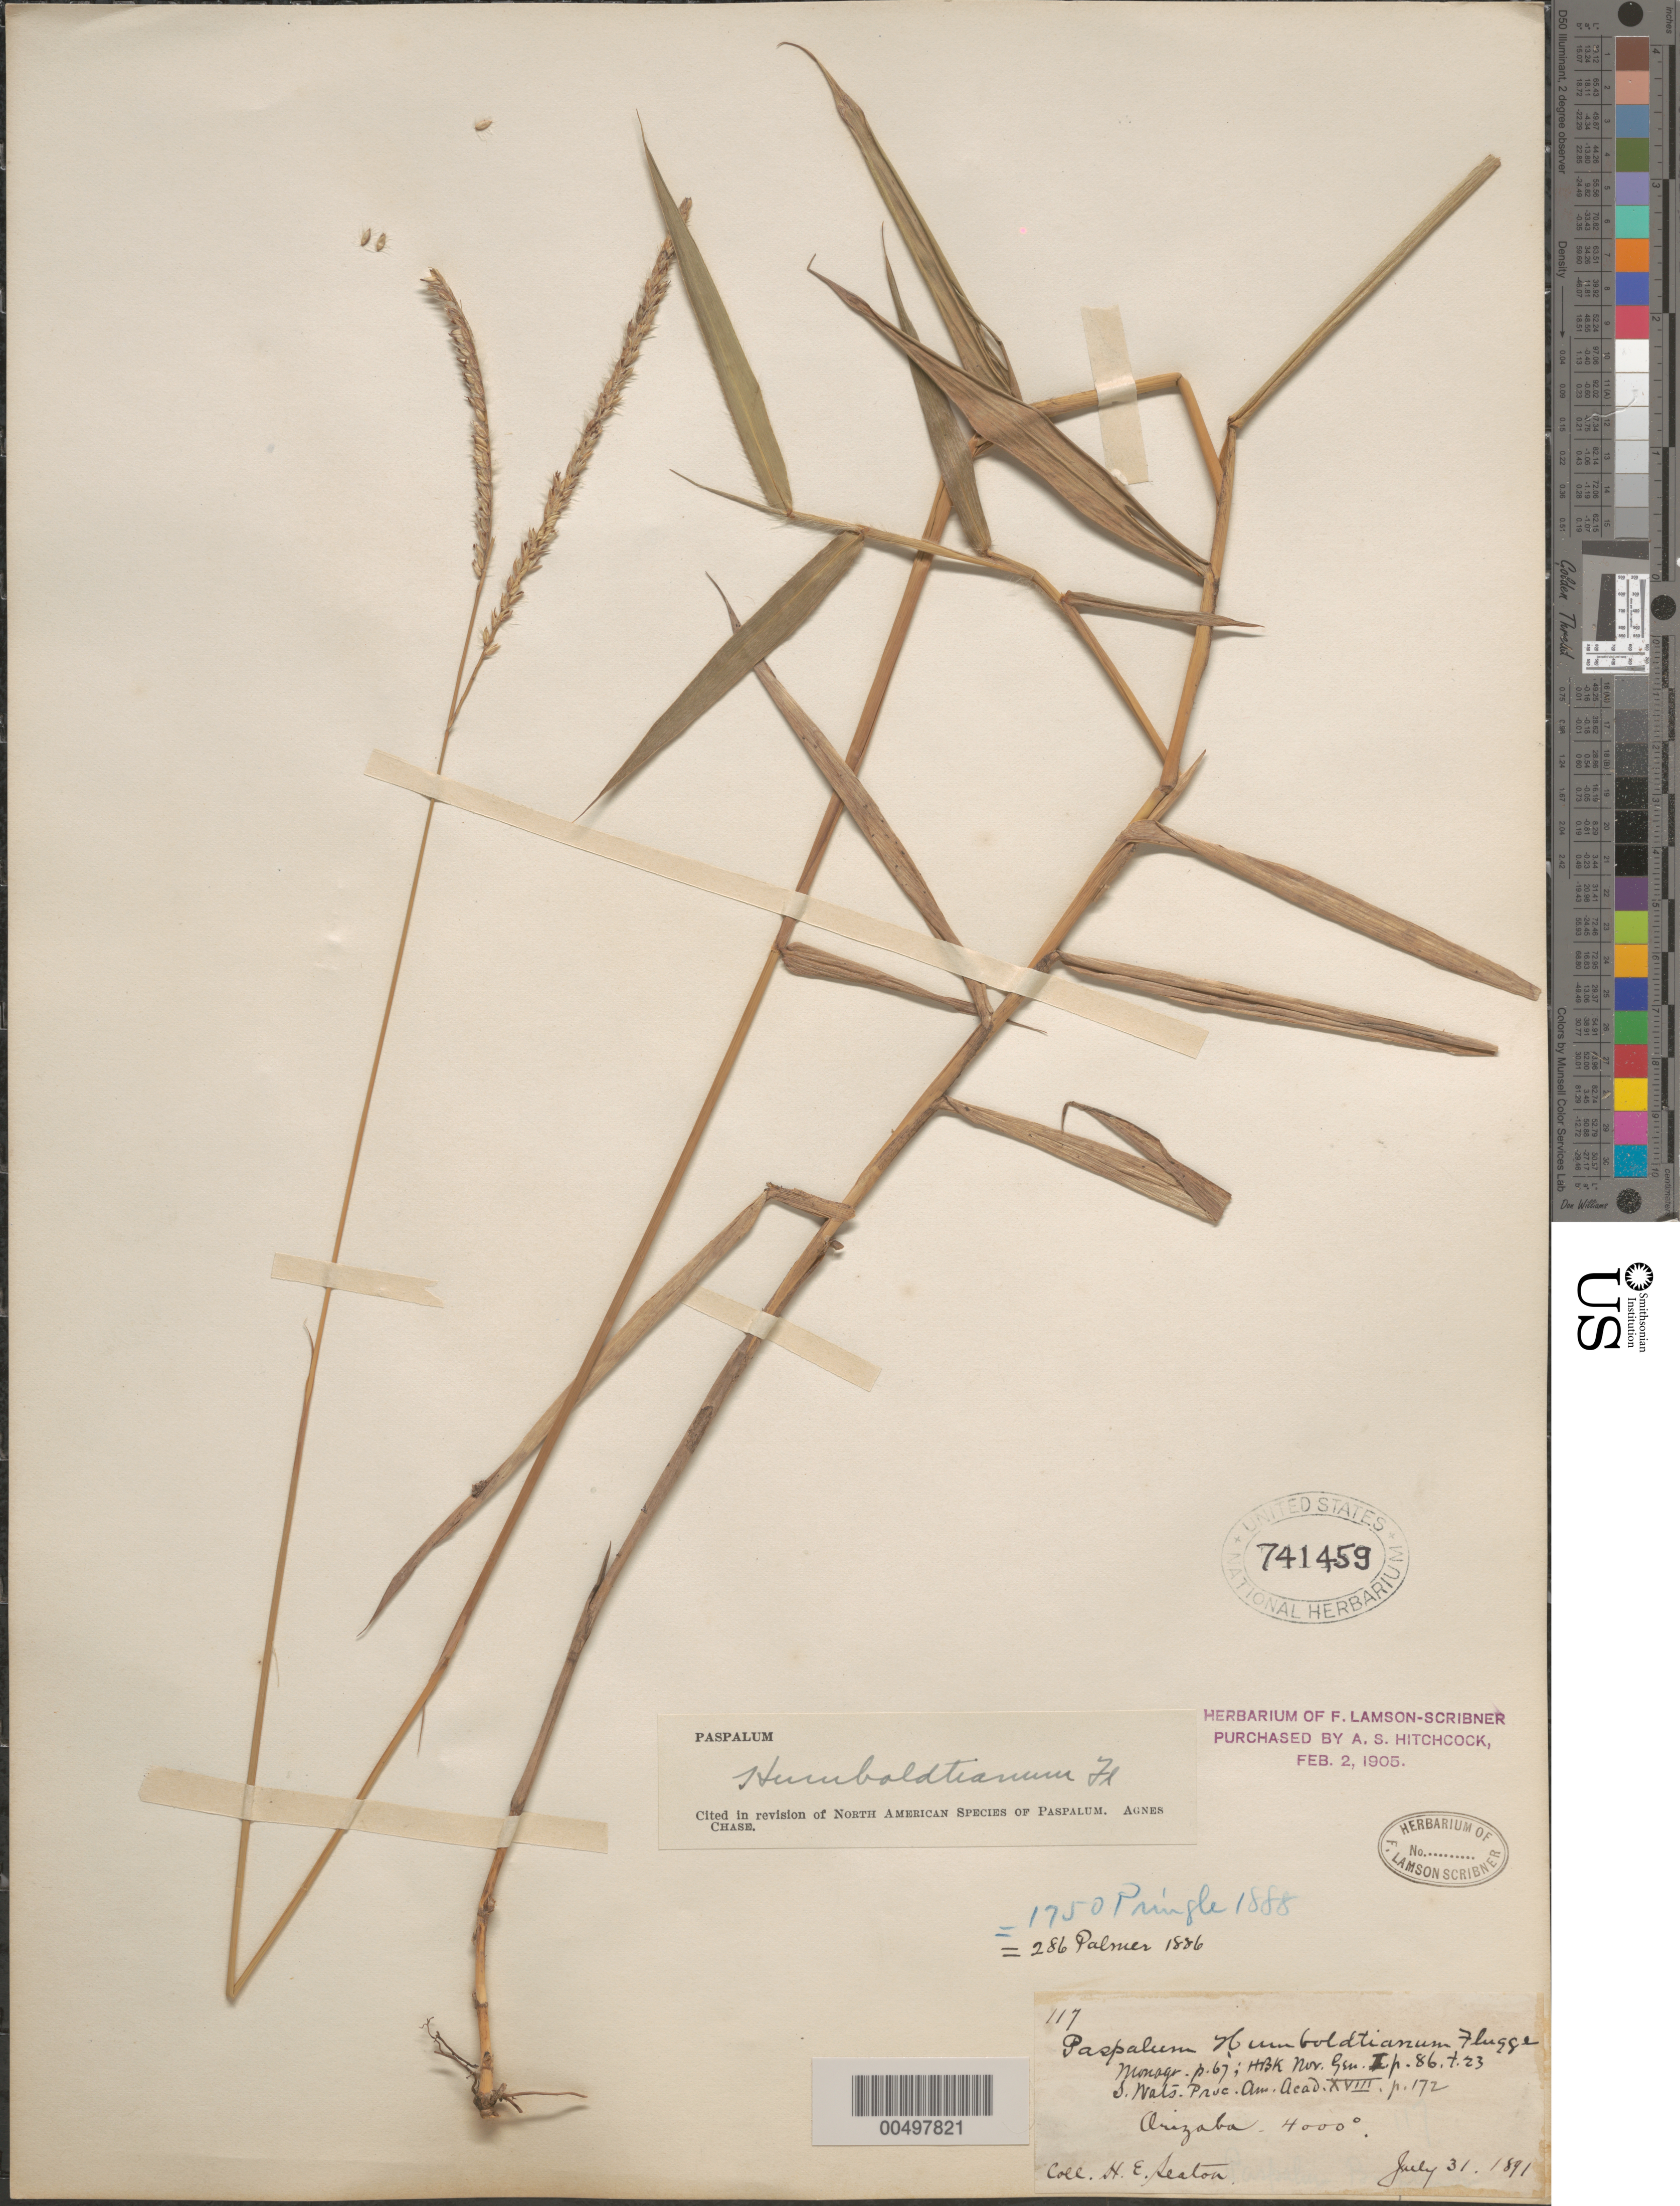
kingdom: Plantae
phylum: Tracheophyta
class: Liliopsida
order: Poales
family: Poaceae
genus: Paspalum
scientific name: Paspalum humboldtianum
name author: Flüggé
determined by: Chase, [M.] Agnes, (US)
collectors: H. E. Seaton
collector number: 117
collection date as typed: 31 Jul 1891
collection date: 1891-07-31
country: Mexico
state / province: Veracruz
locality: Orizaba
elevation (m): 1219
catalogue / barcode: US 741459